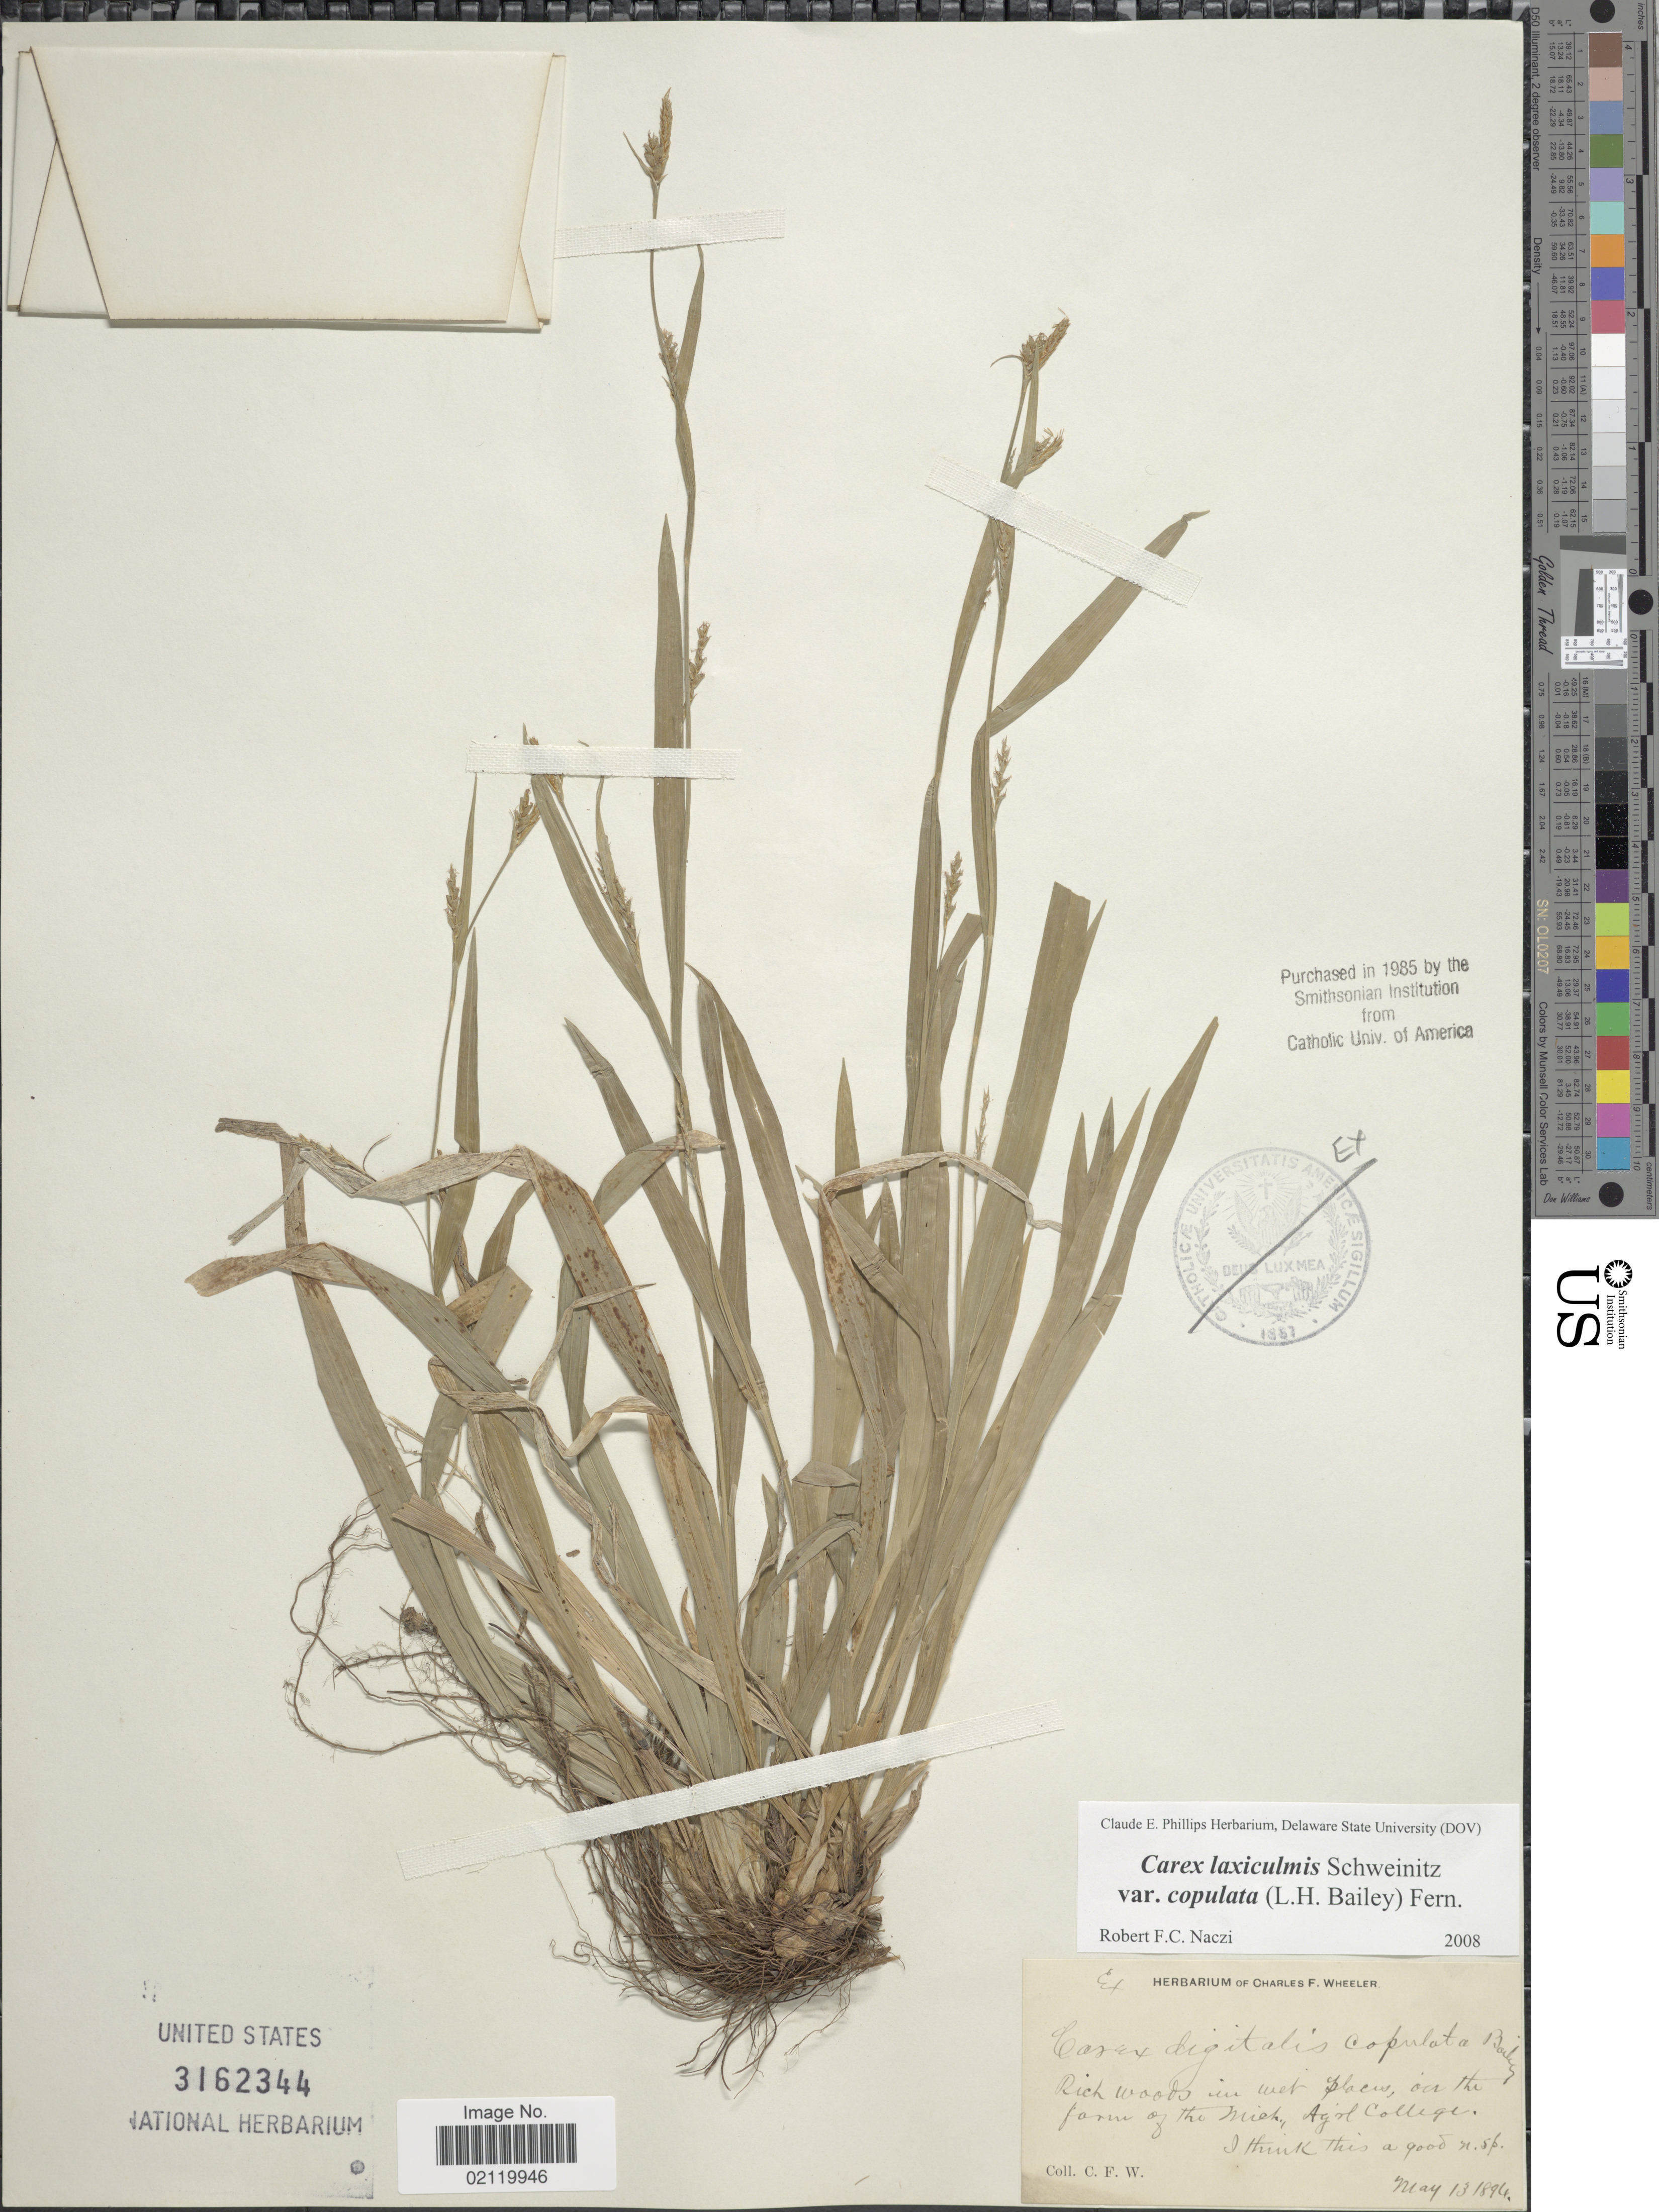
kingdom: Plantae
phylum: Tracheophyta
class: Liliopsida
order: Poales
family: Cyperaceae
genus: Carex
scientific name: Carex laxiculmis var. copulata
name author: (L.H. Bailey) Fernald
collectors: C. Wheeler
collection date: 1894-05-13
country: United States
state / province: Michigan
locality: Rich woods in wet places, over the farm of the Mich. Agr'l College.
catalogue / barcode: US 3162344